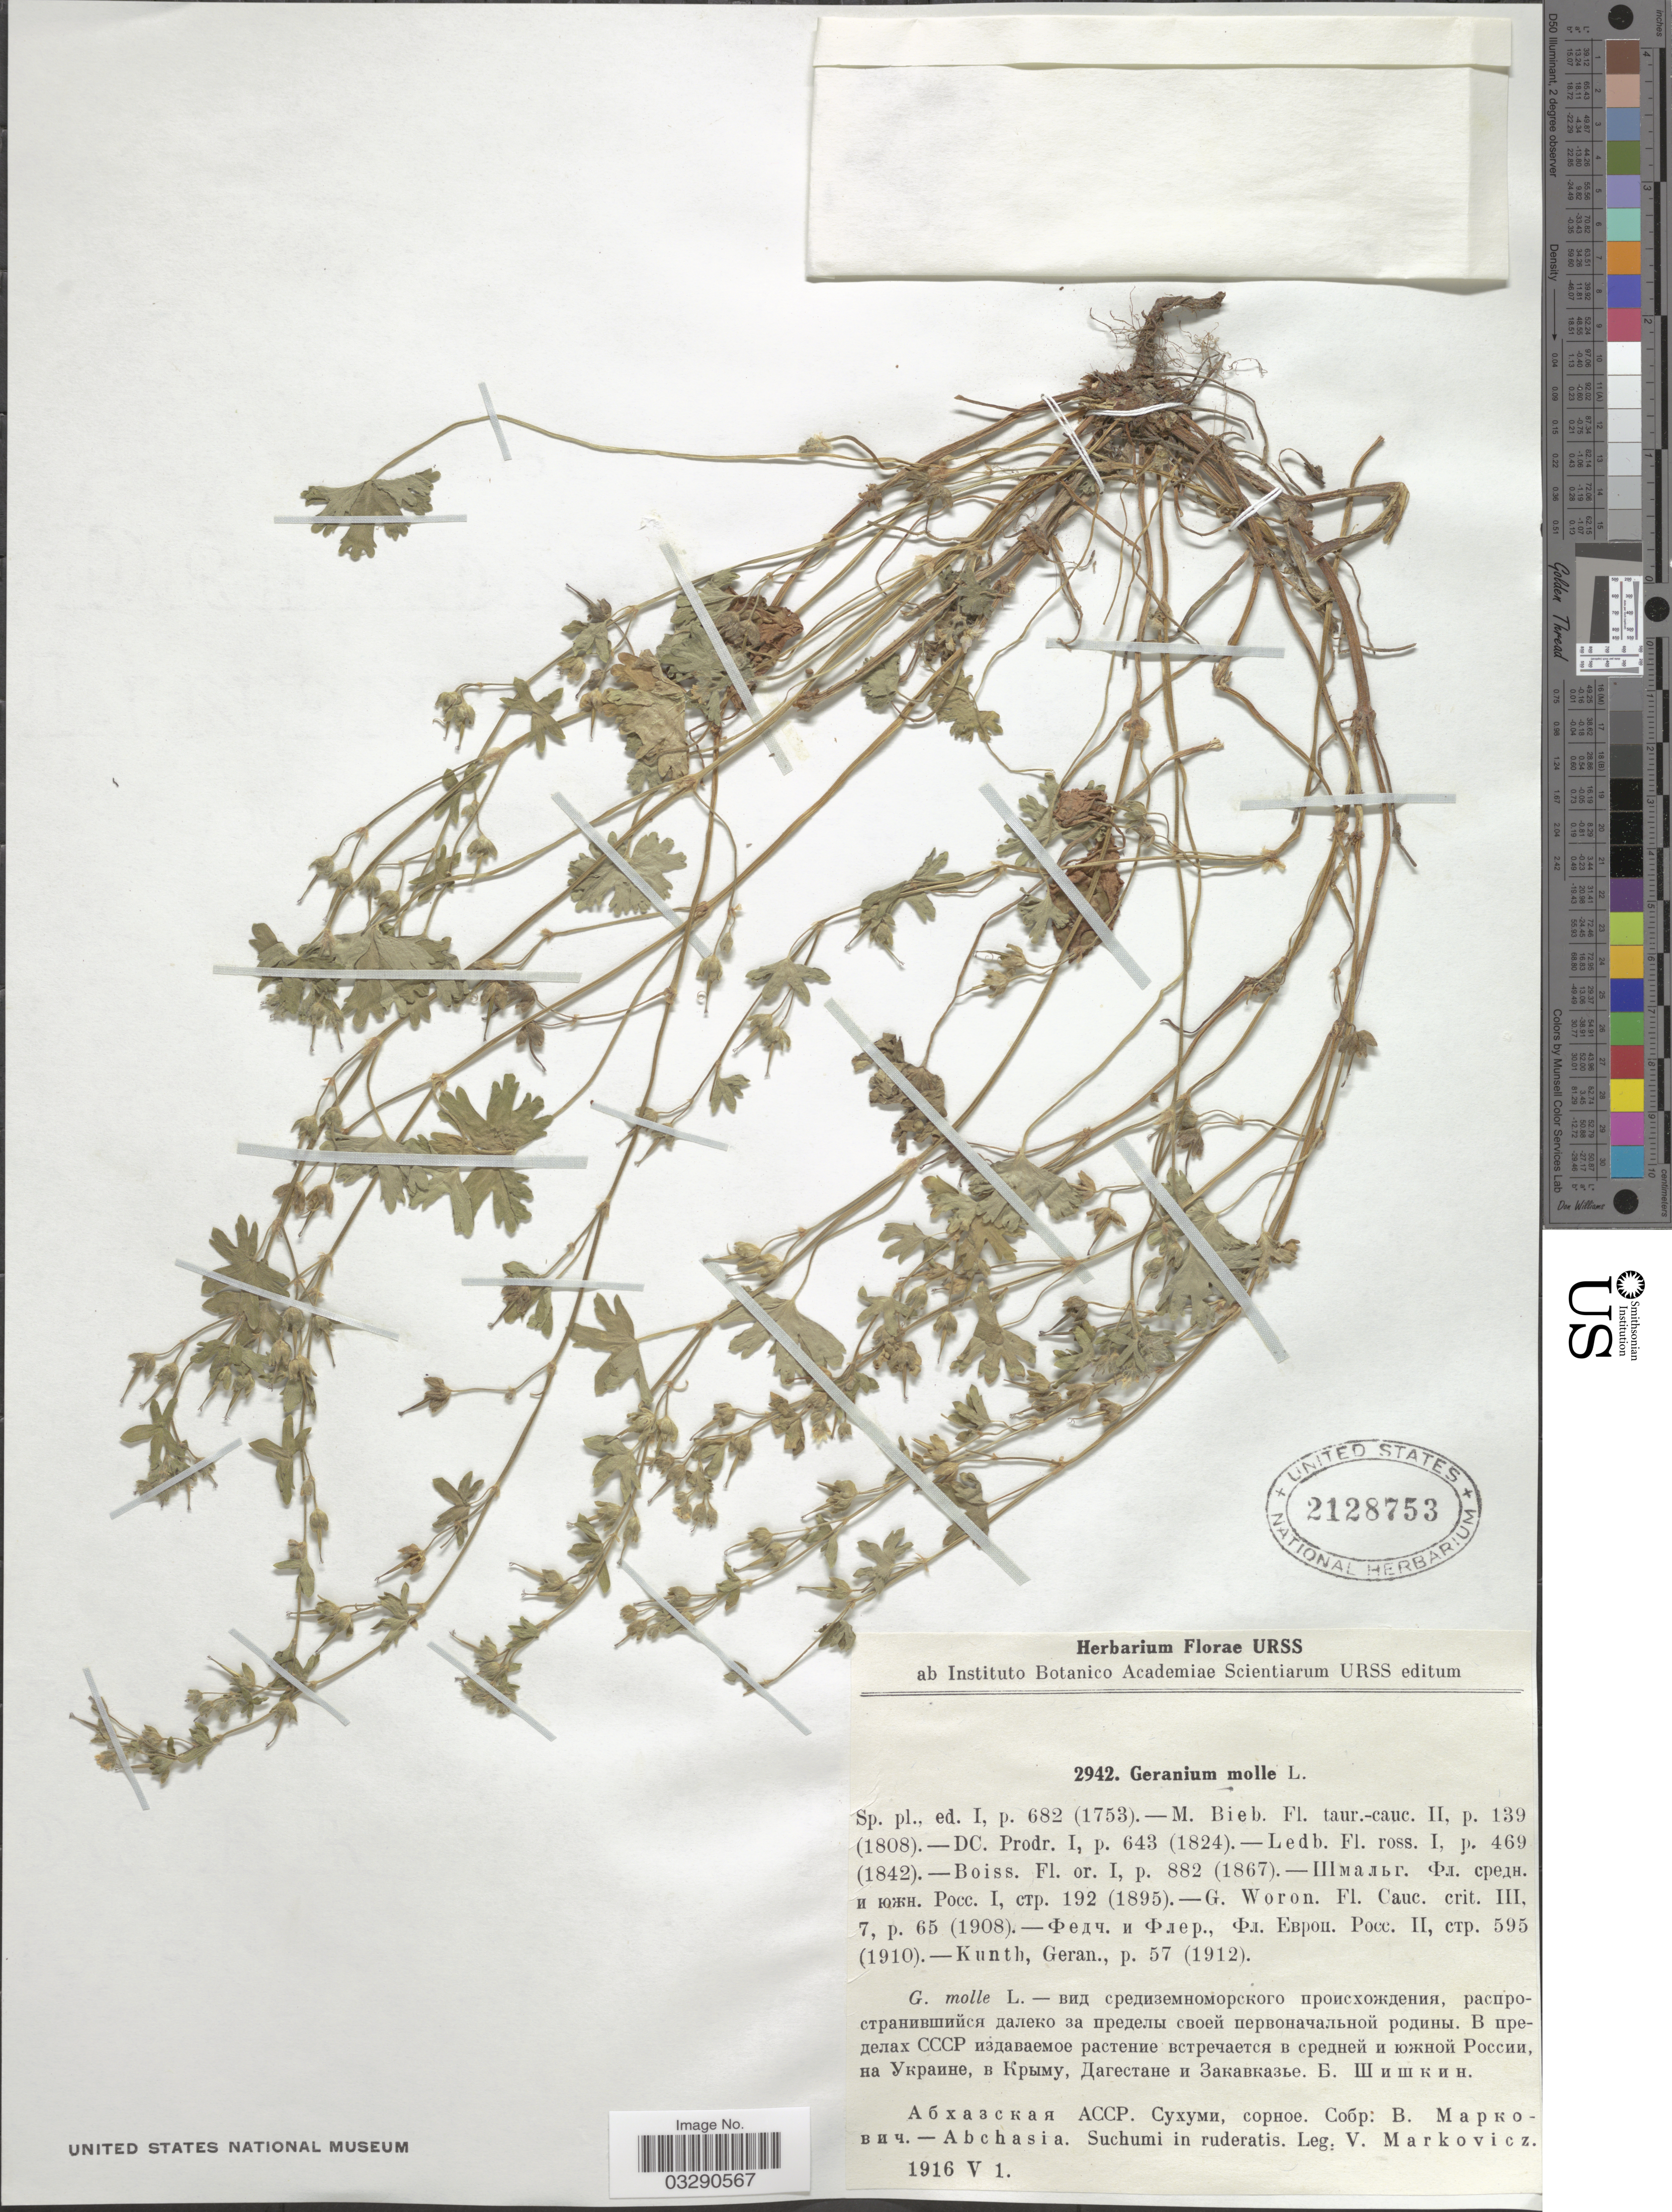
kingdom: Plantae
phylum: Tracheophyta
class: Magnoliopsida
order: Geraniales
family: Geraniaceae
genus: Geranium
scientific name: Geranium molle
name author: L.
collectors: V. Markovicz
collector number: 2942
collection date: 1916-05-01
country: Georgia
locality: Abchasia. Suchumi in ruderatis.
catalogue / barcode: US 2128753